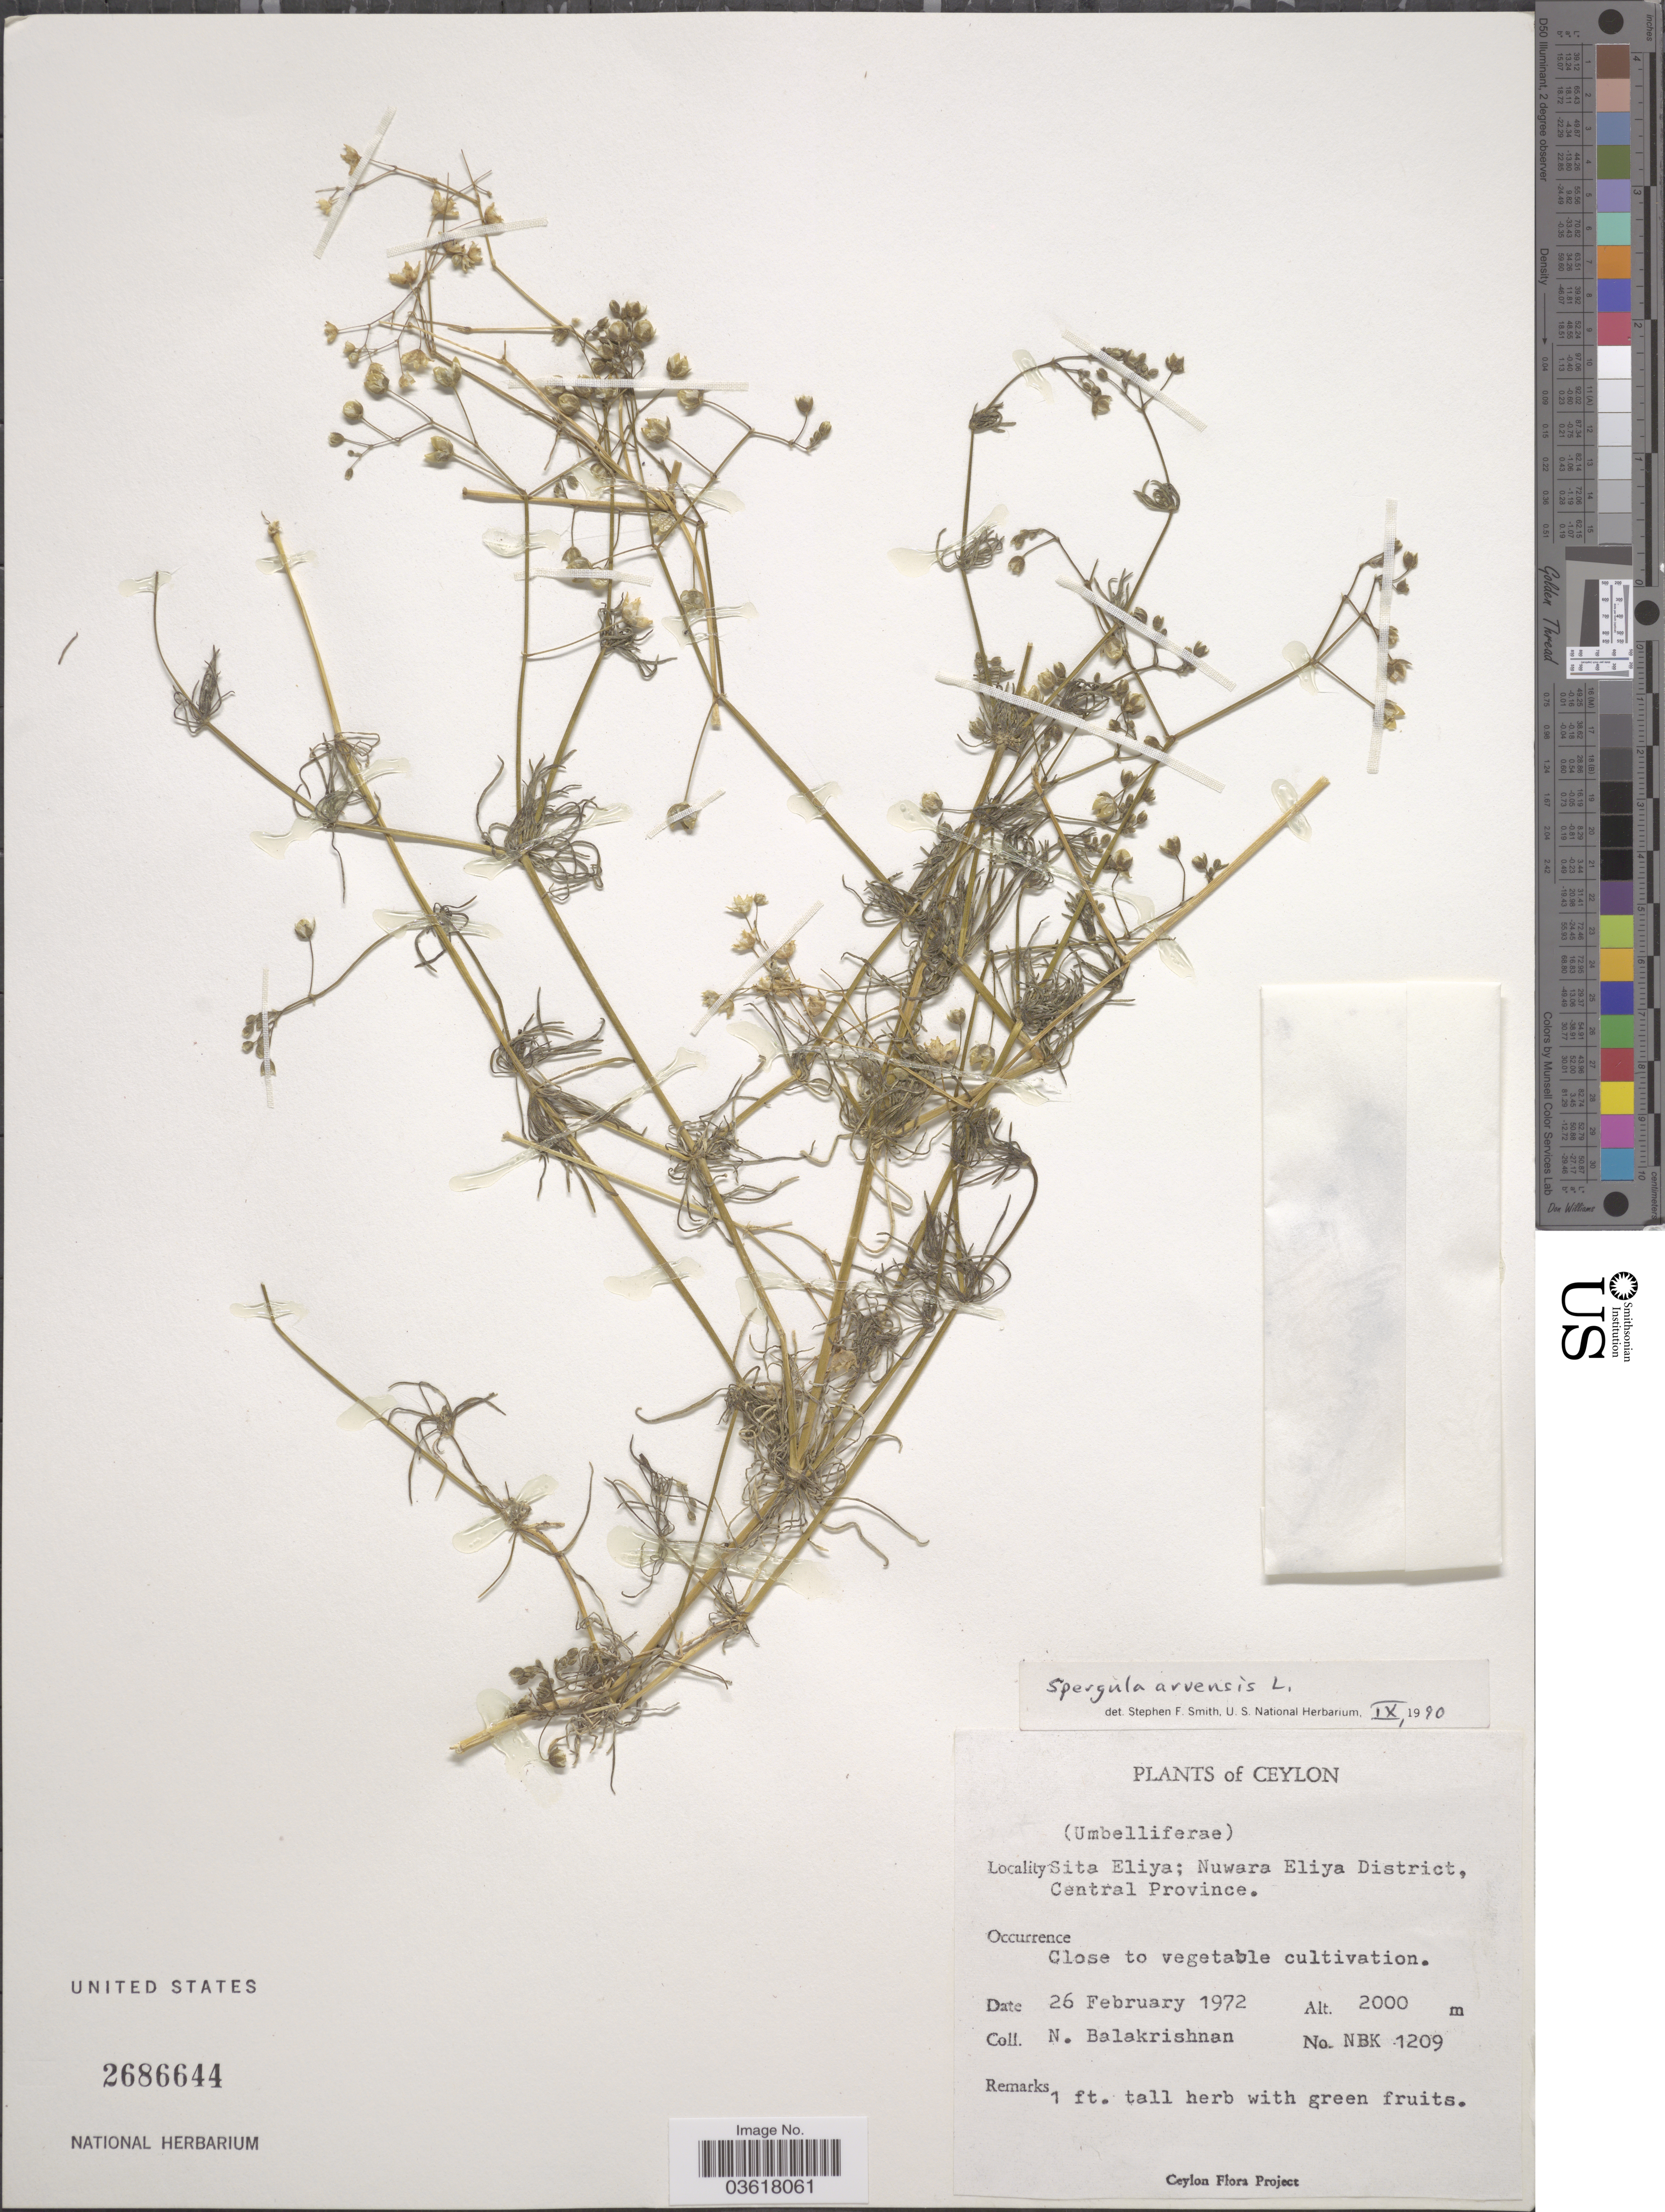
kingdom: Plantae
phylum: Tracheophyta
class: Magnoliopsida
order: Caryophyllales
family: Caryophyllaceae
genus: Spergula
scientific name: Spergula arvensis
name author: L.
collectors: N. Balakrishnan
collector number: NBK 1209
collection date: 1972-02-26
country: Sri Lanka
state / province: Central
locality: Ceylon. Sita Eliya; Nuwara Eliya District.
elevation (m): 2000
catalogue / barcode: US 2686644